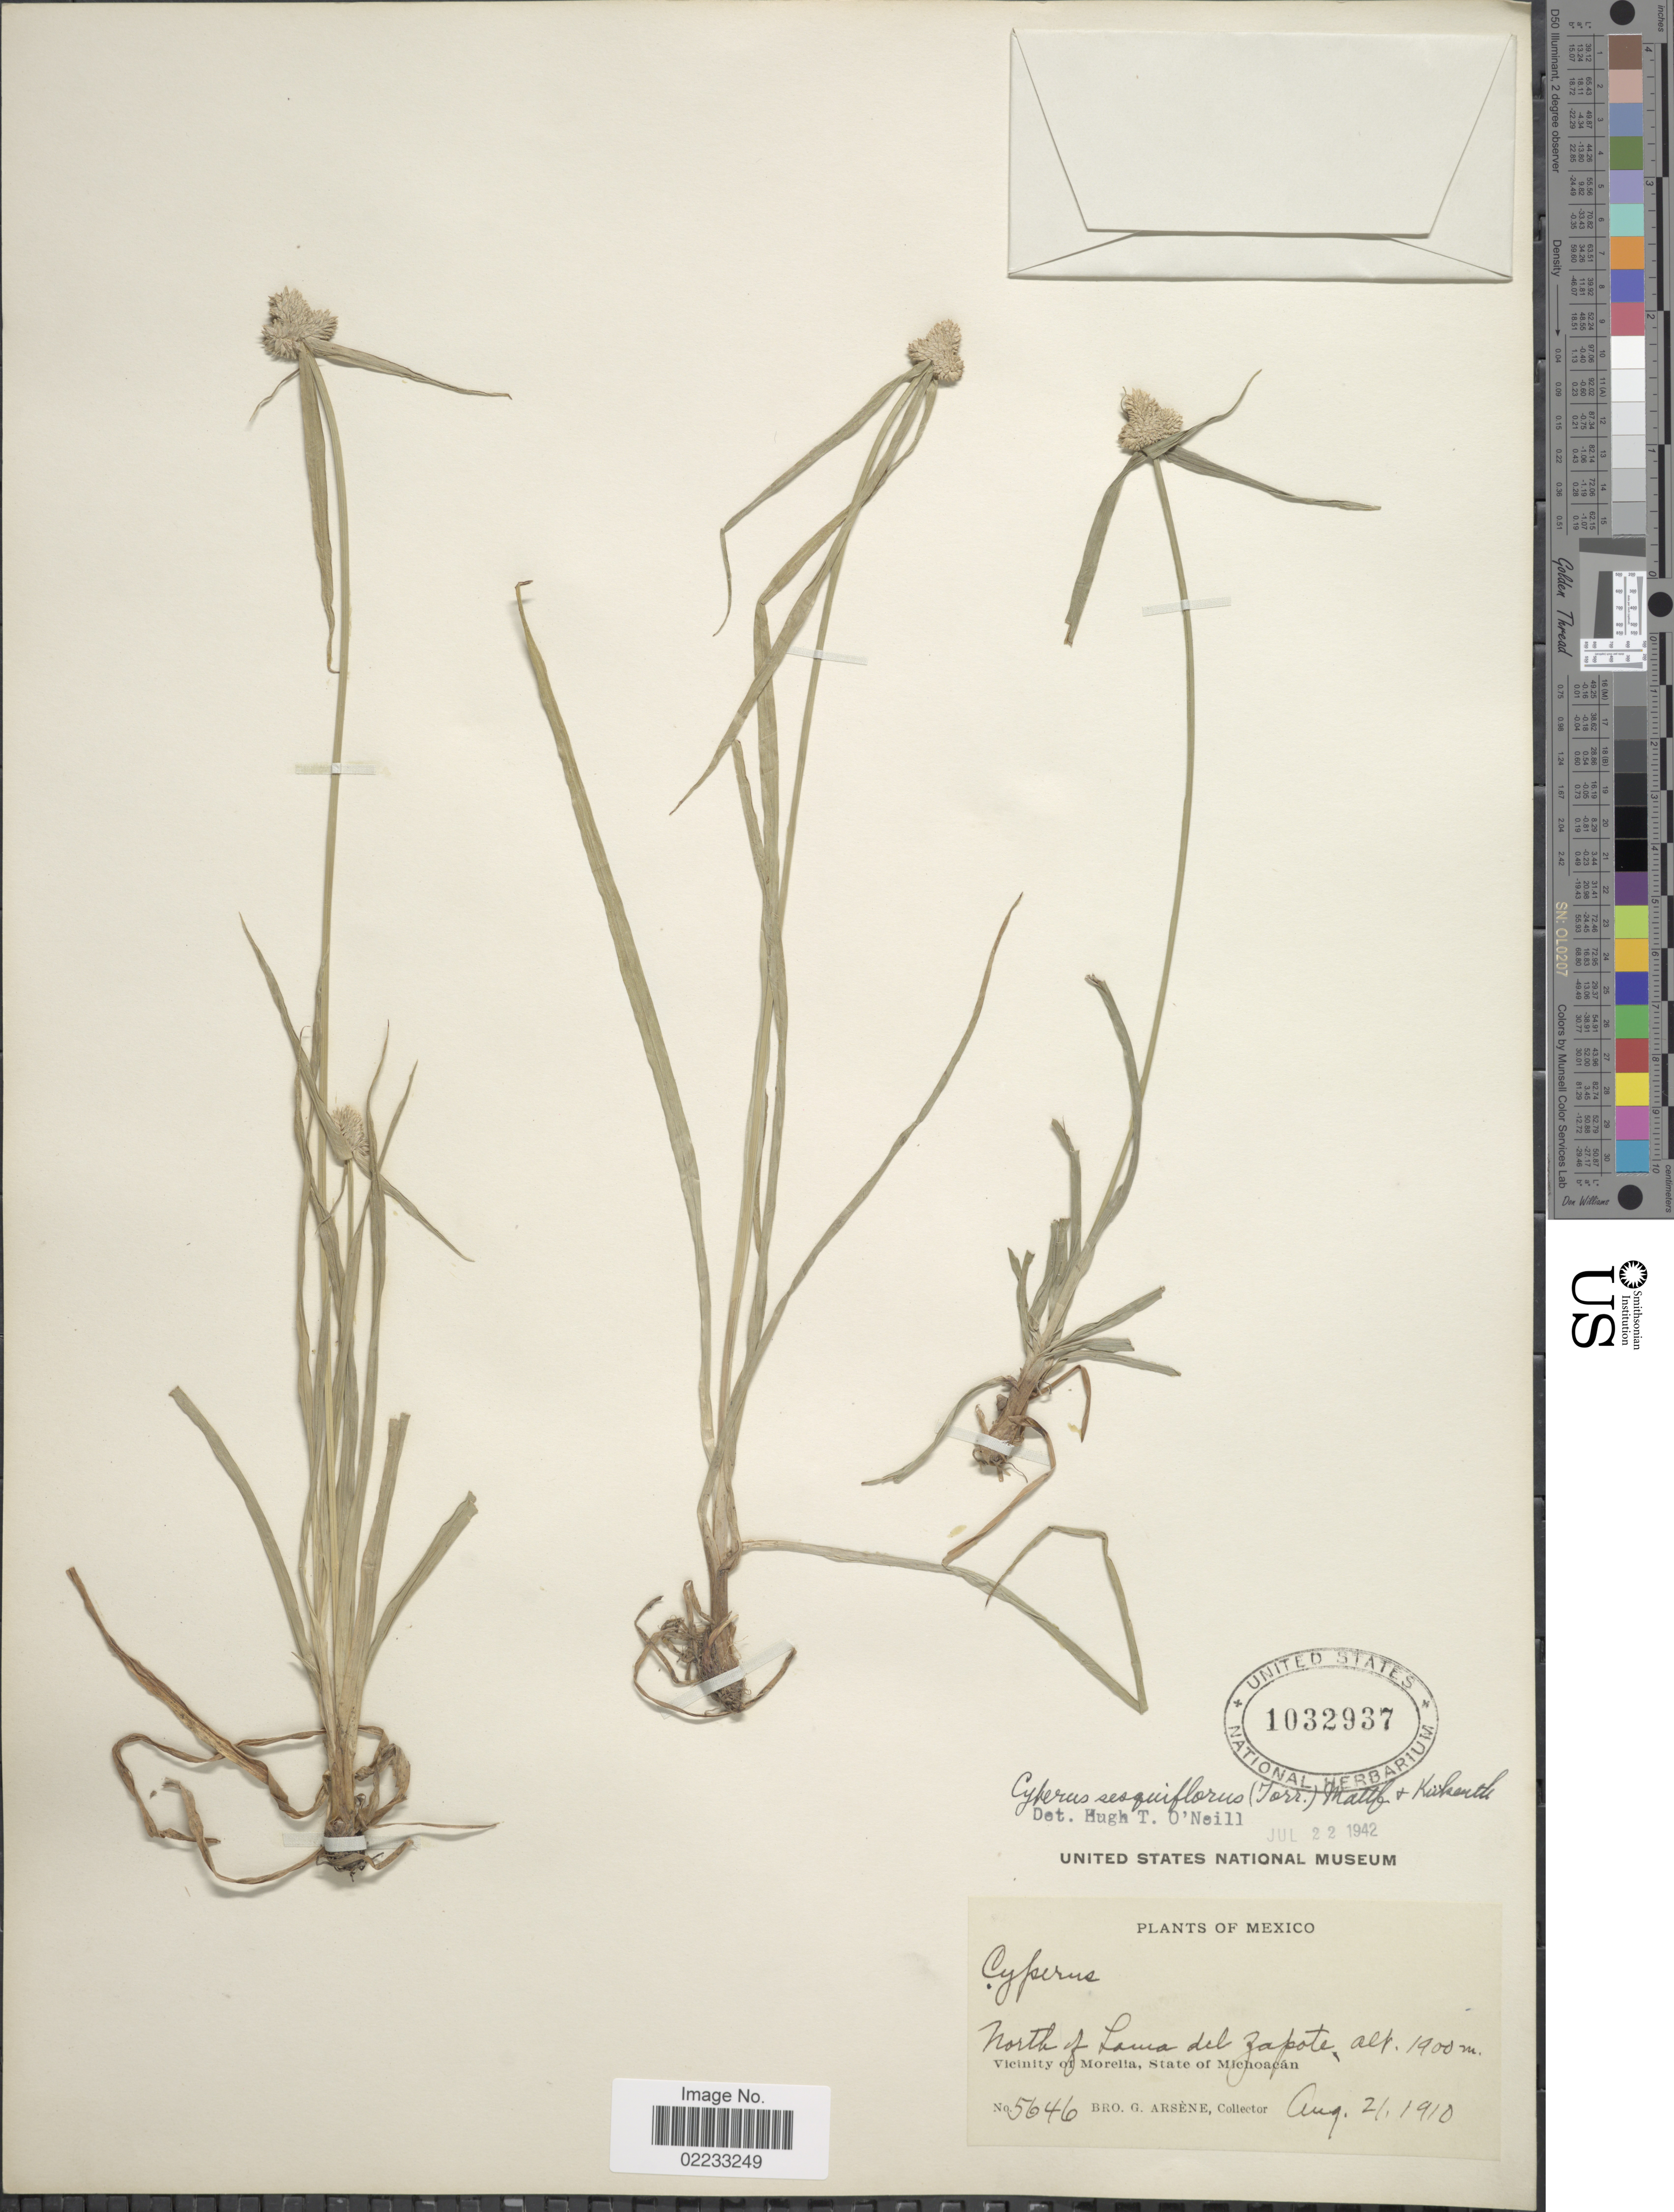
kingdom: Plantae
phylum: Tracheophyta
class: Liliopsida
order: Poales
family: Cyperaceae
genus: Cyperus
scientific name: Cyperus sesquiflorus subsp. sesquiflorus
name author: (Torr.) Mattf. & Kük.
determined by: Strong, M. T., (US), Smithsonian Institution - National Museum of Natural History (UNITED STATES)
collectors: Bro. G. Arsène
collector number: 5646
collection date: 1910-08-21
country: Mexico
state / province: Michoacán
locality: North of Loma del Zapote, Vicinity of Morelia.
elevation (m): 1900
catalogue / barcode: US 1032937